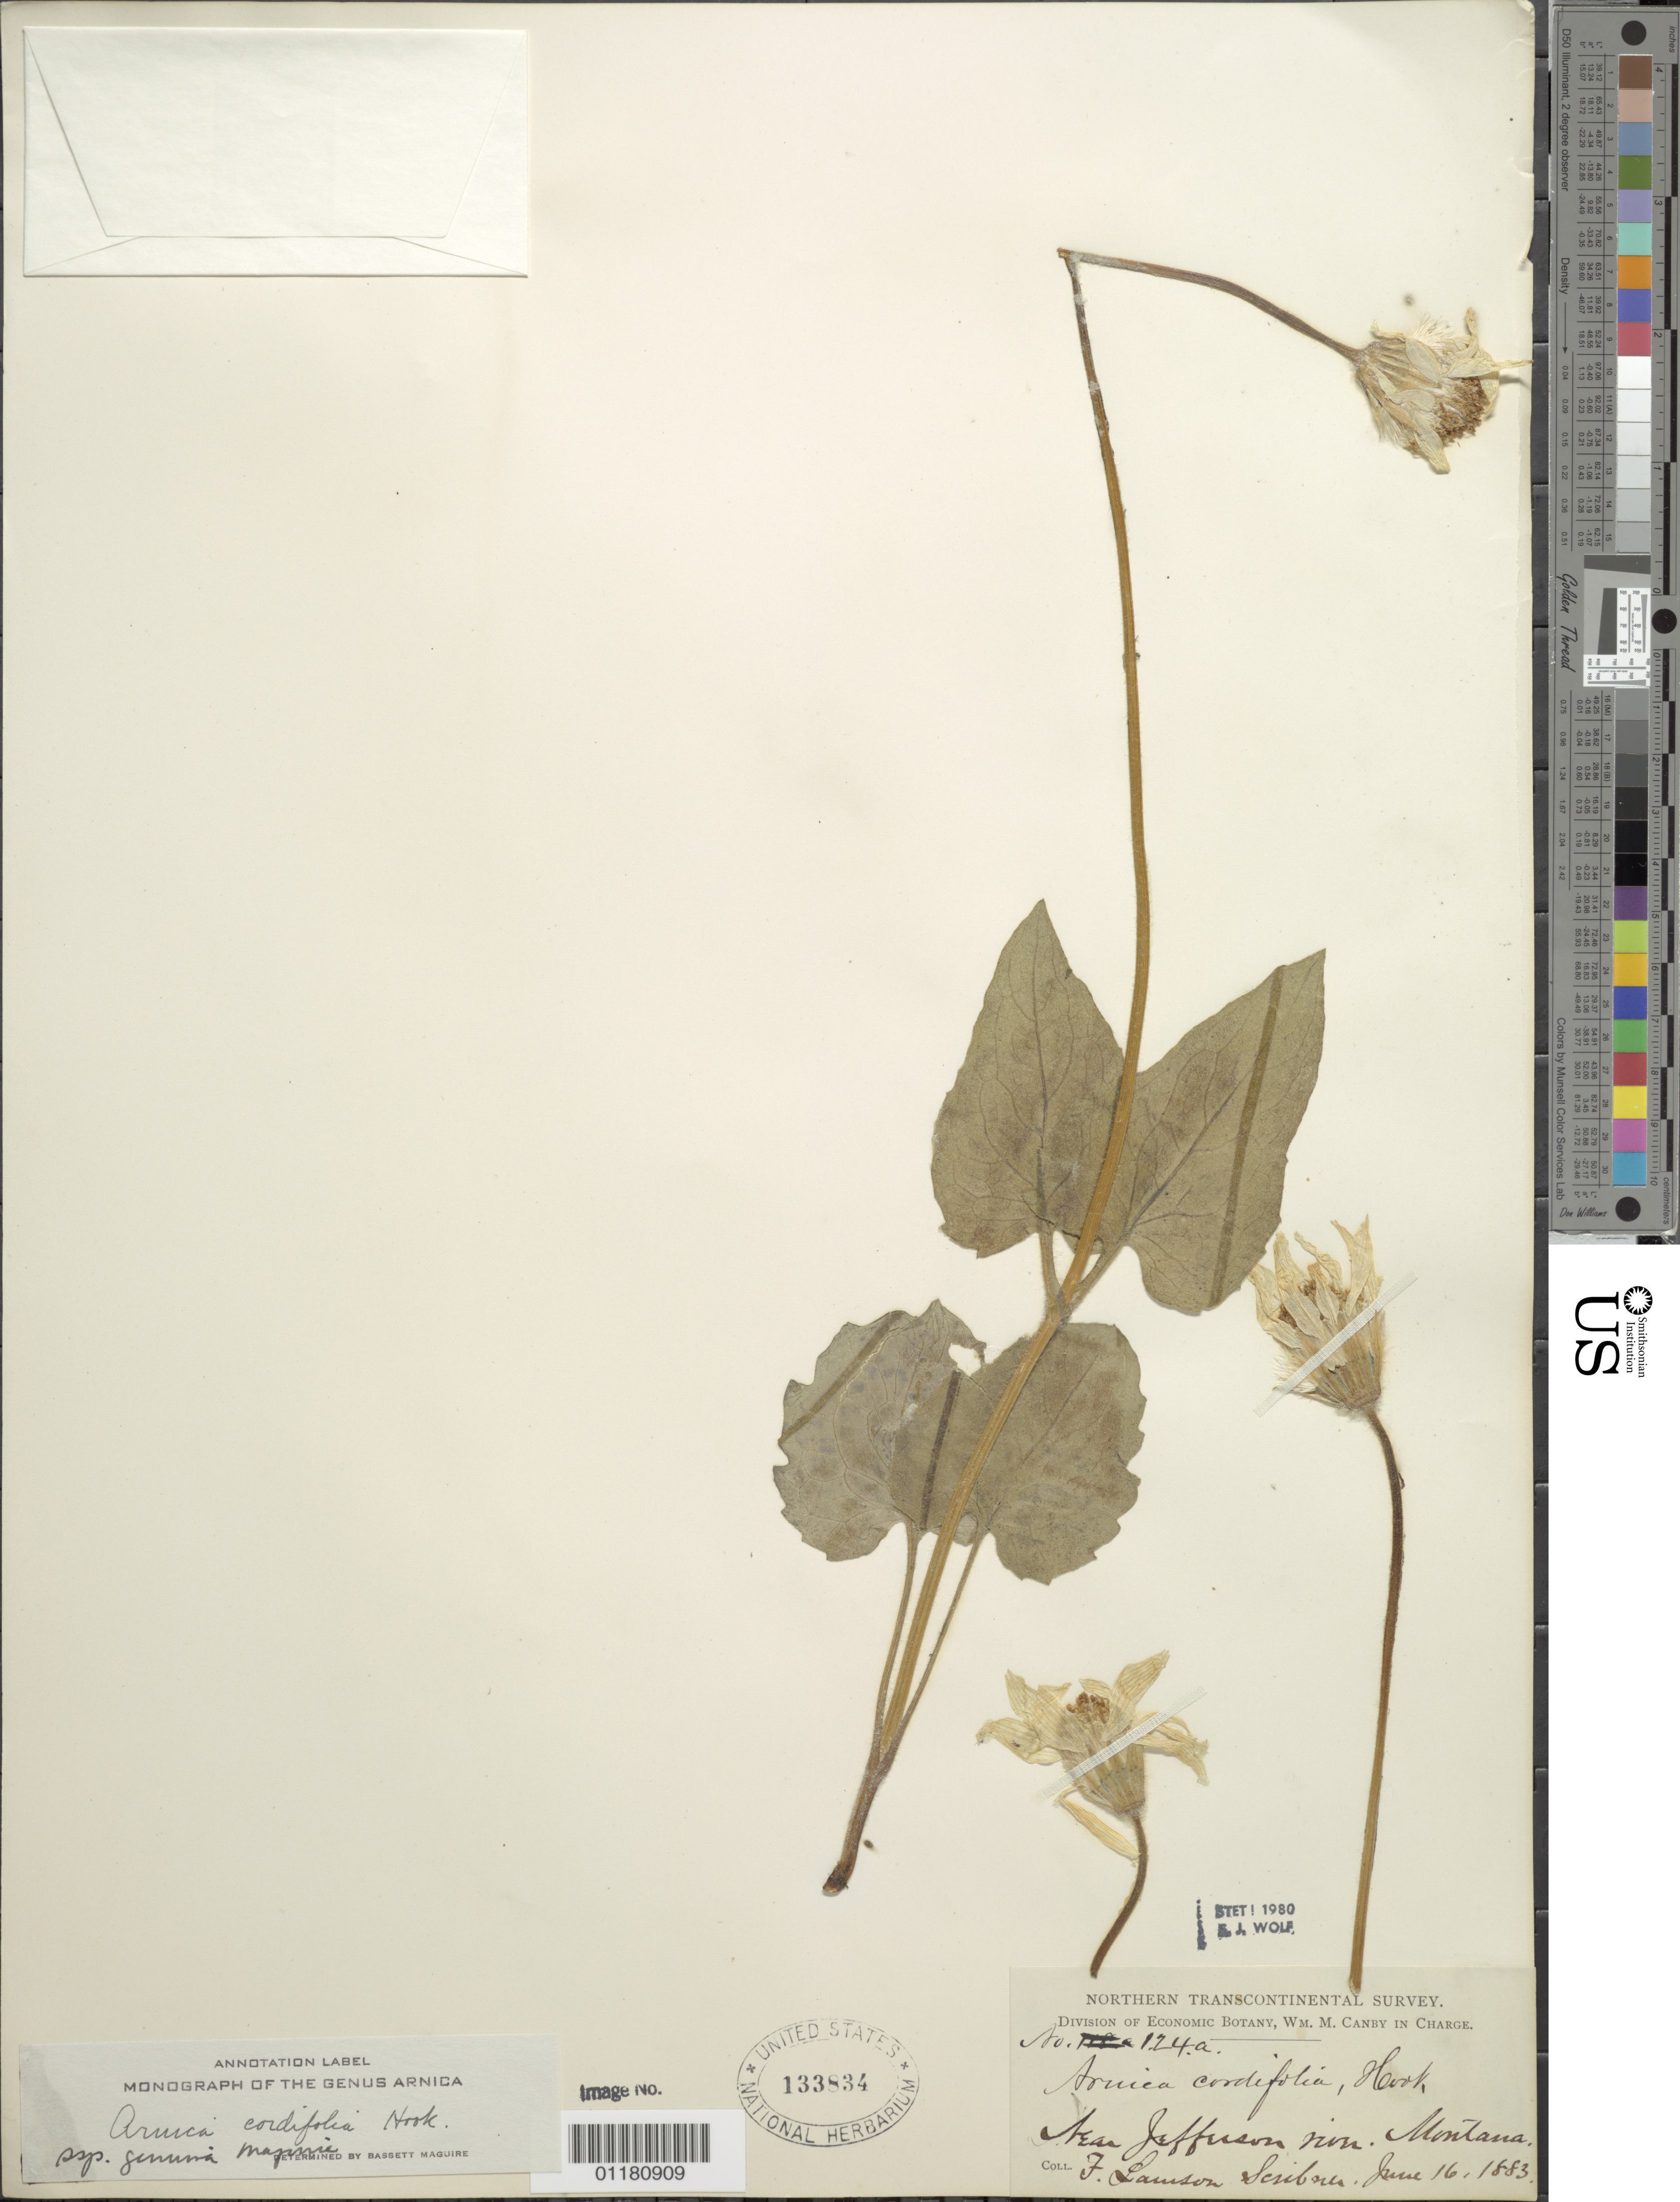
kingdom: Plantae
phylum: Tracheophyta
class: Magnoliopsida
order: Asterales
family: Asteraceae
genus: Arnica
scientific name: Arnica cordifolia subsp. genuina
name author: Maguire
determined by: Maguire, Bassett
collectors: F. L. Scribner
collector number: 124 a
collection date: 1883-06-16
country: United States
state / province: Montana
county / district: Gallatin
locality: near Jefferson River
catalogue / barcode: US 133834